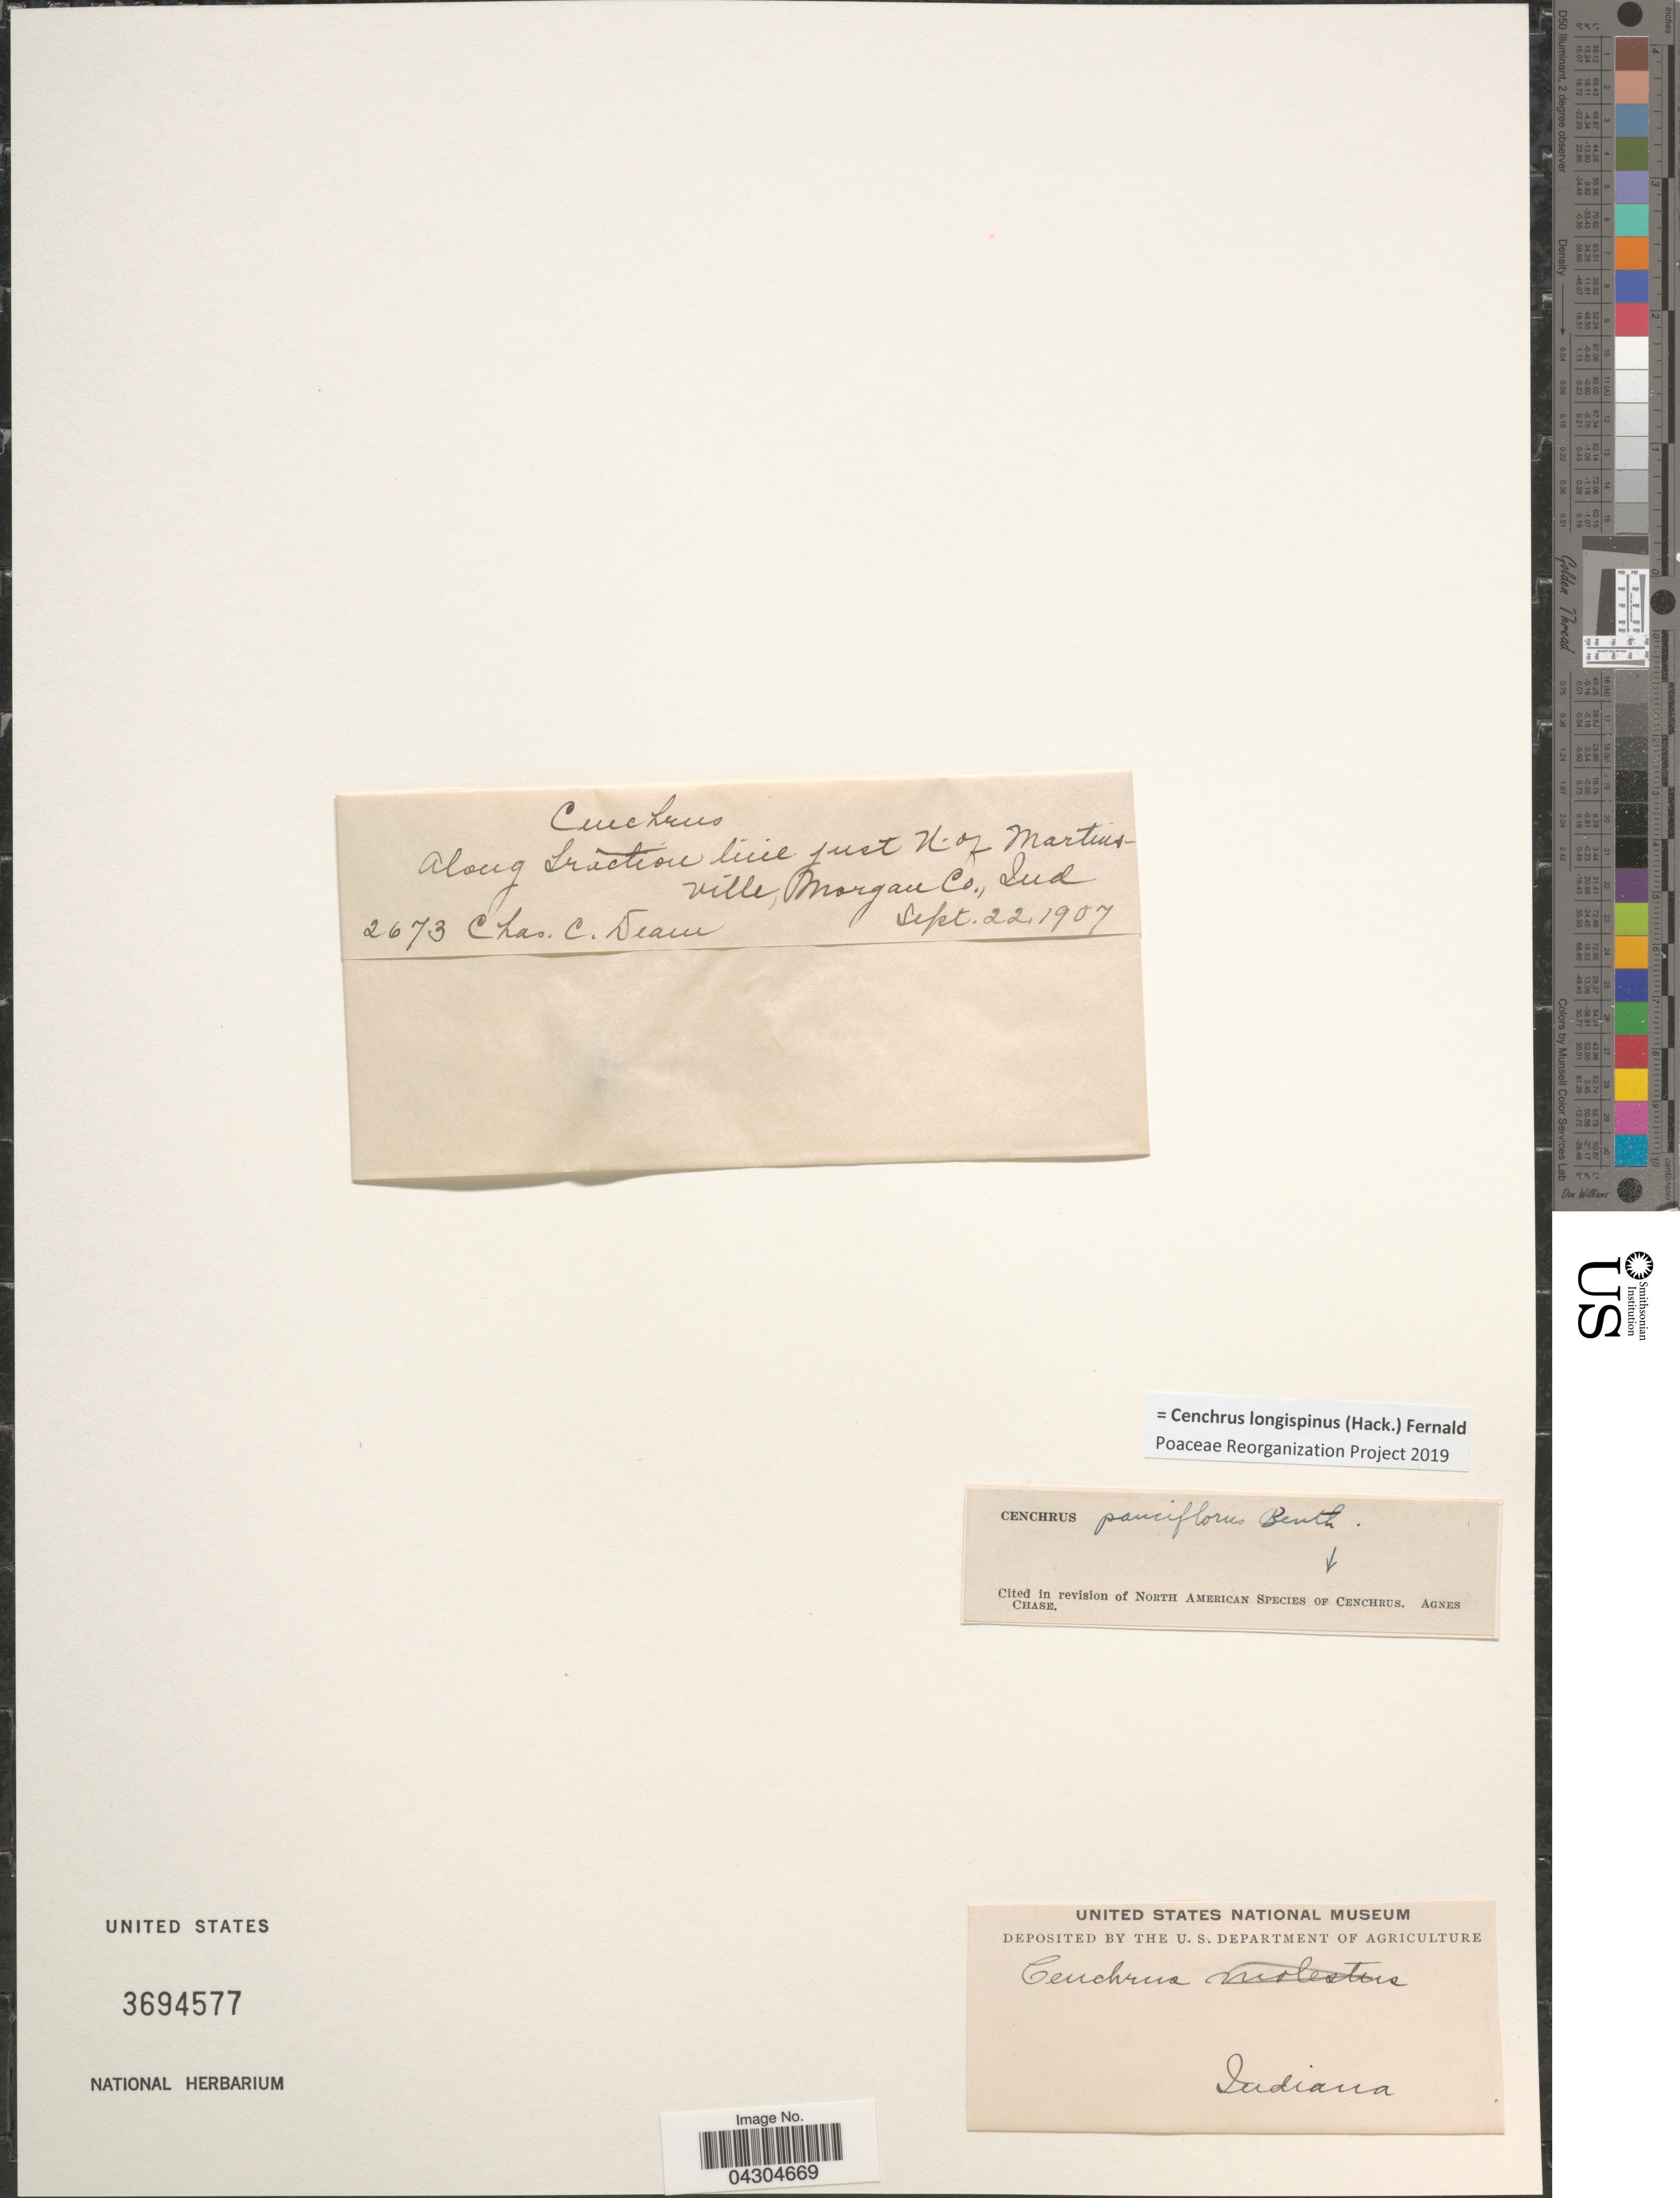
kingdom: Plantae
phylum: Tracheophyta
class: Liliopsida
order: Poales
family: Poaceae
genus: Cenchrus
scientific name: Cenchrus longispinus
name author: (Hack.) Fernald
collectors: C. C. Deam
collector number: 2673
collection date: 1907-09-22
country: United States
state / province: Indiana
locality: Along Traction line just N. of Martinsville, Morgan Co.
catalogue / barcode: US 3694577